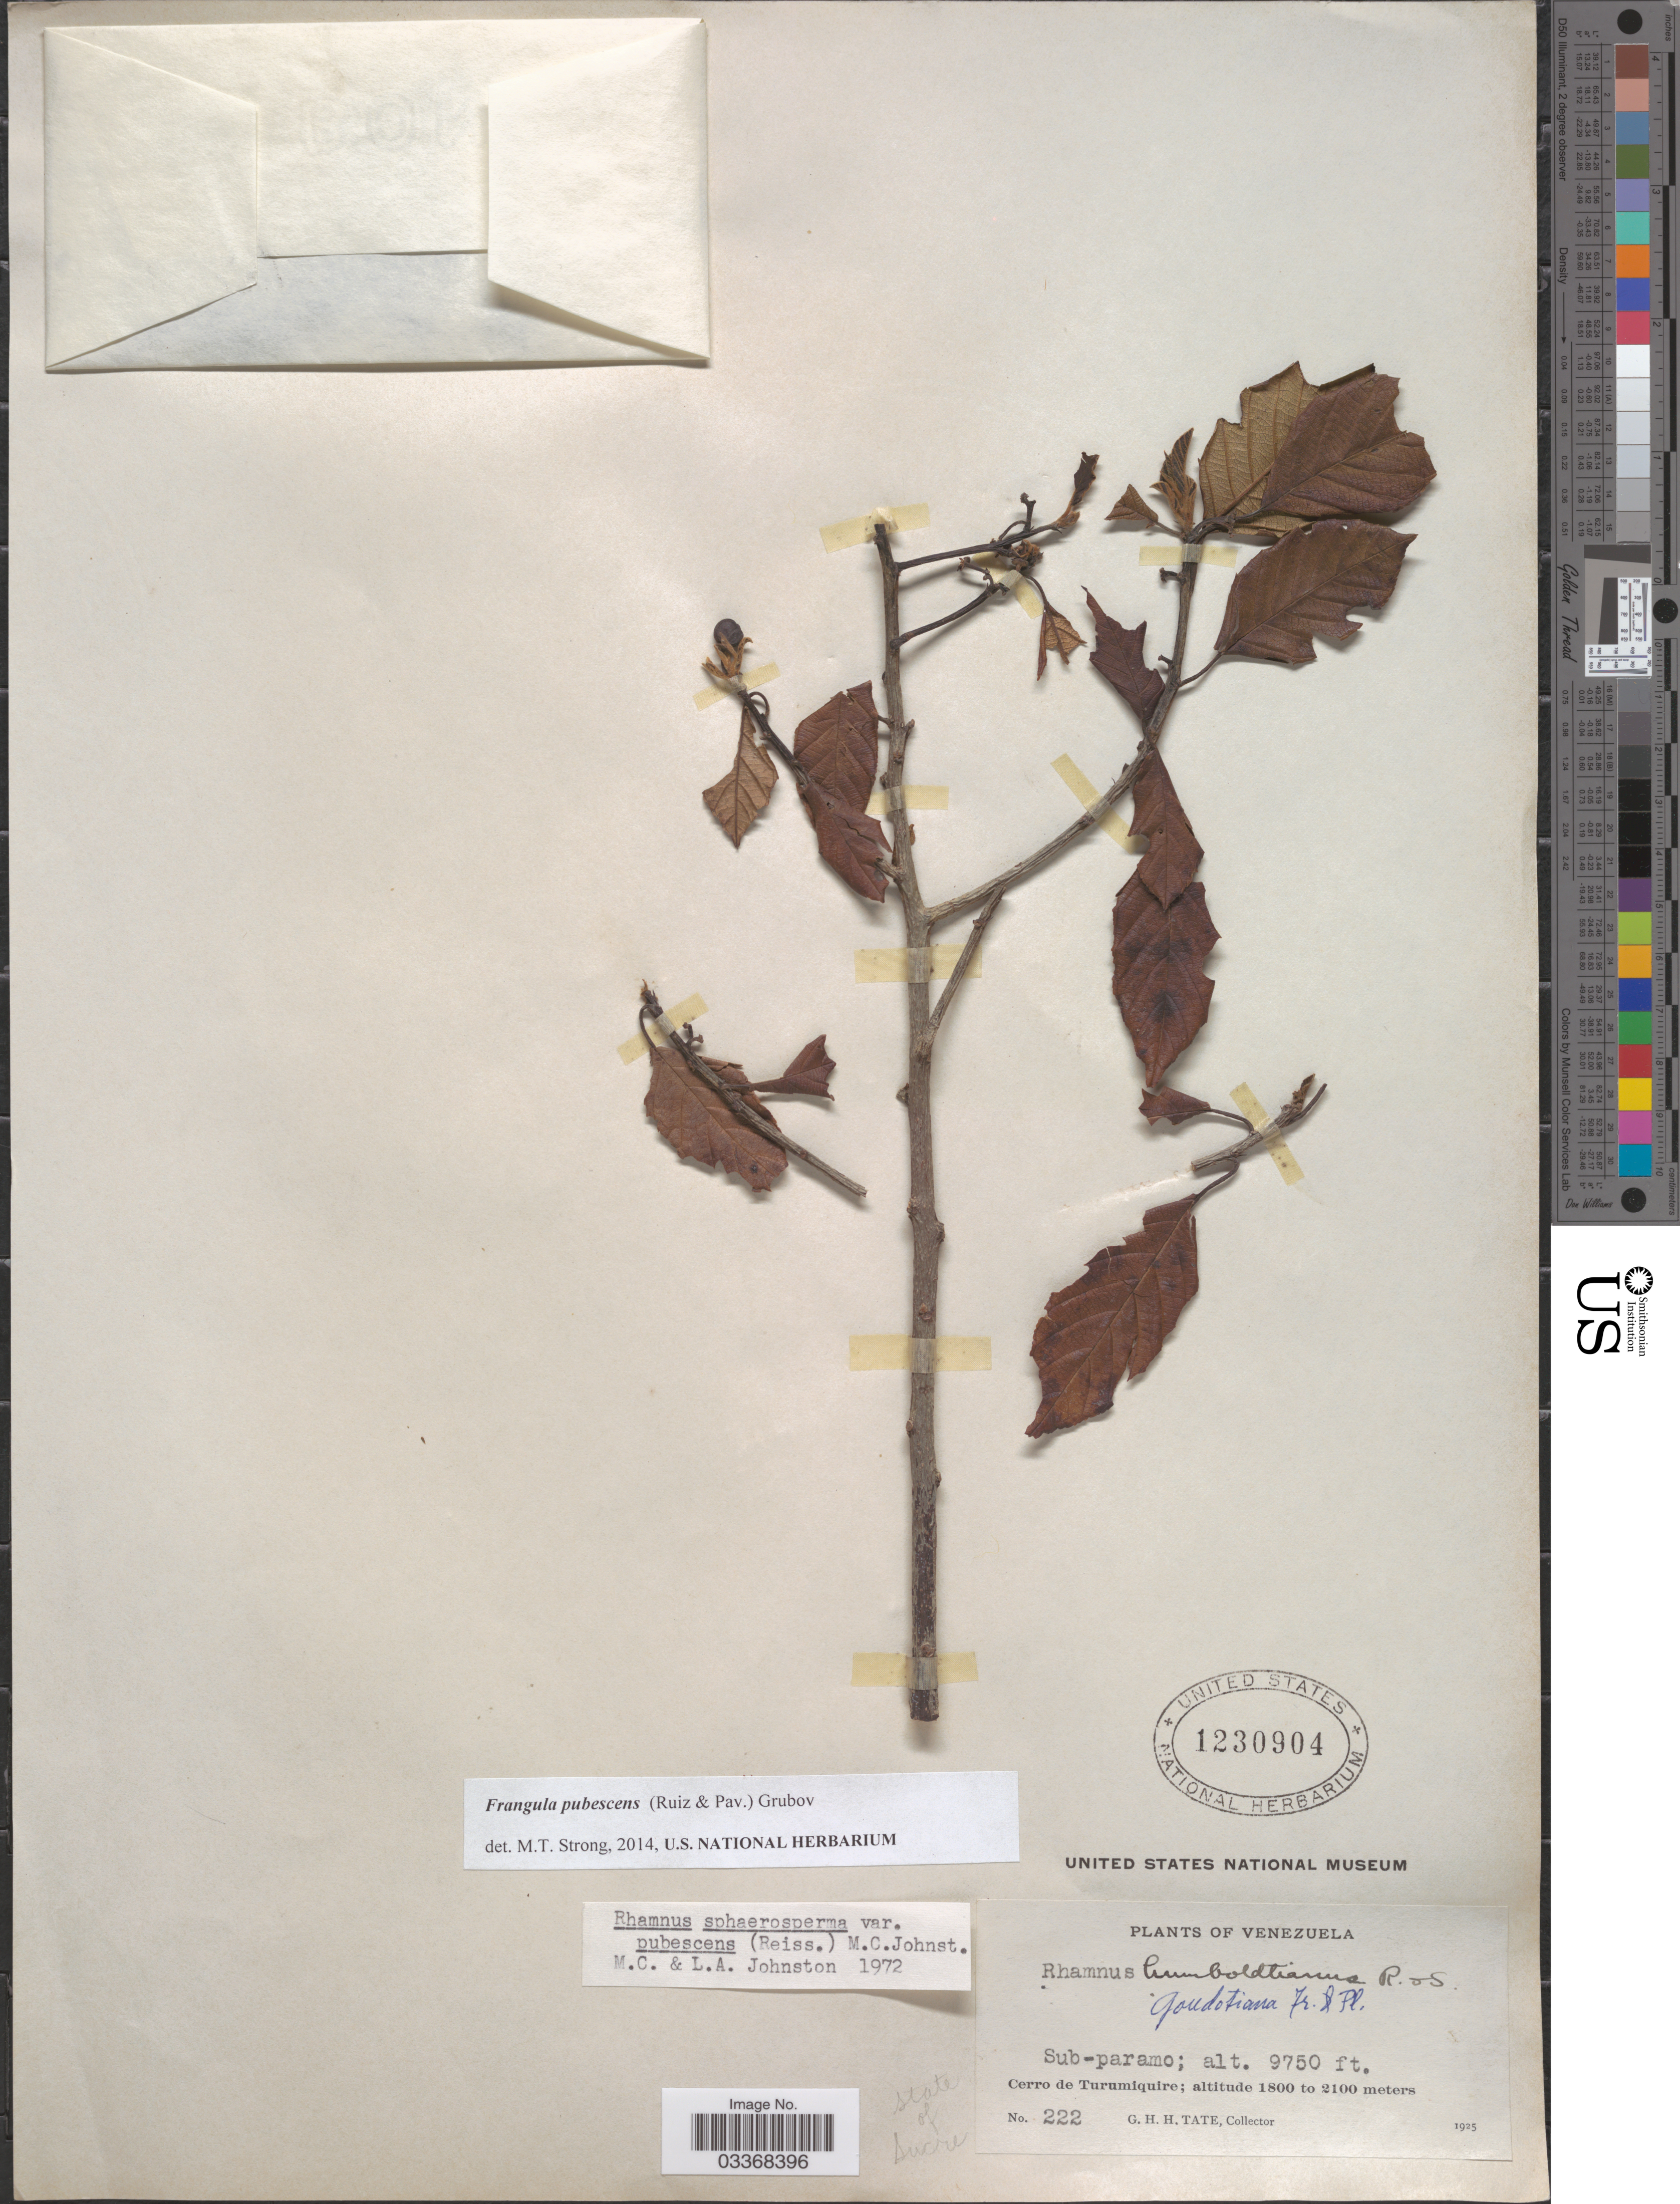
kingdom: Plantae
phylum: Tracheophyta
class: Magnoliopsida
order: Rosales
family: Rhamnaceae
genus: Frangula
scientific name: Frangula pubescens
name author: (Ruiz & Pav.) Grubov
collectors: G. H. H.Tate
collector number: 222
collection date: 1925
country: Venezuela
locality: Cerro de Turumiquire.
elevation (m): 9750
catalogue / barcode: US 1230904